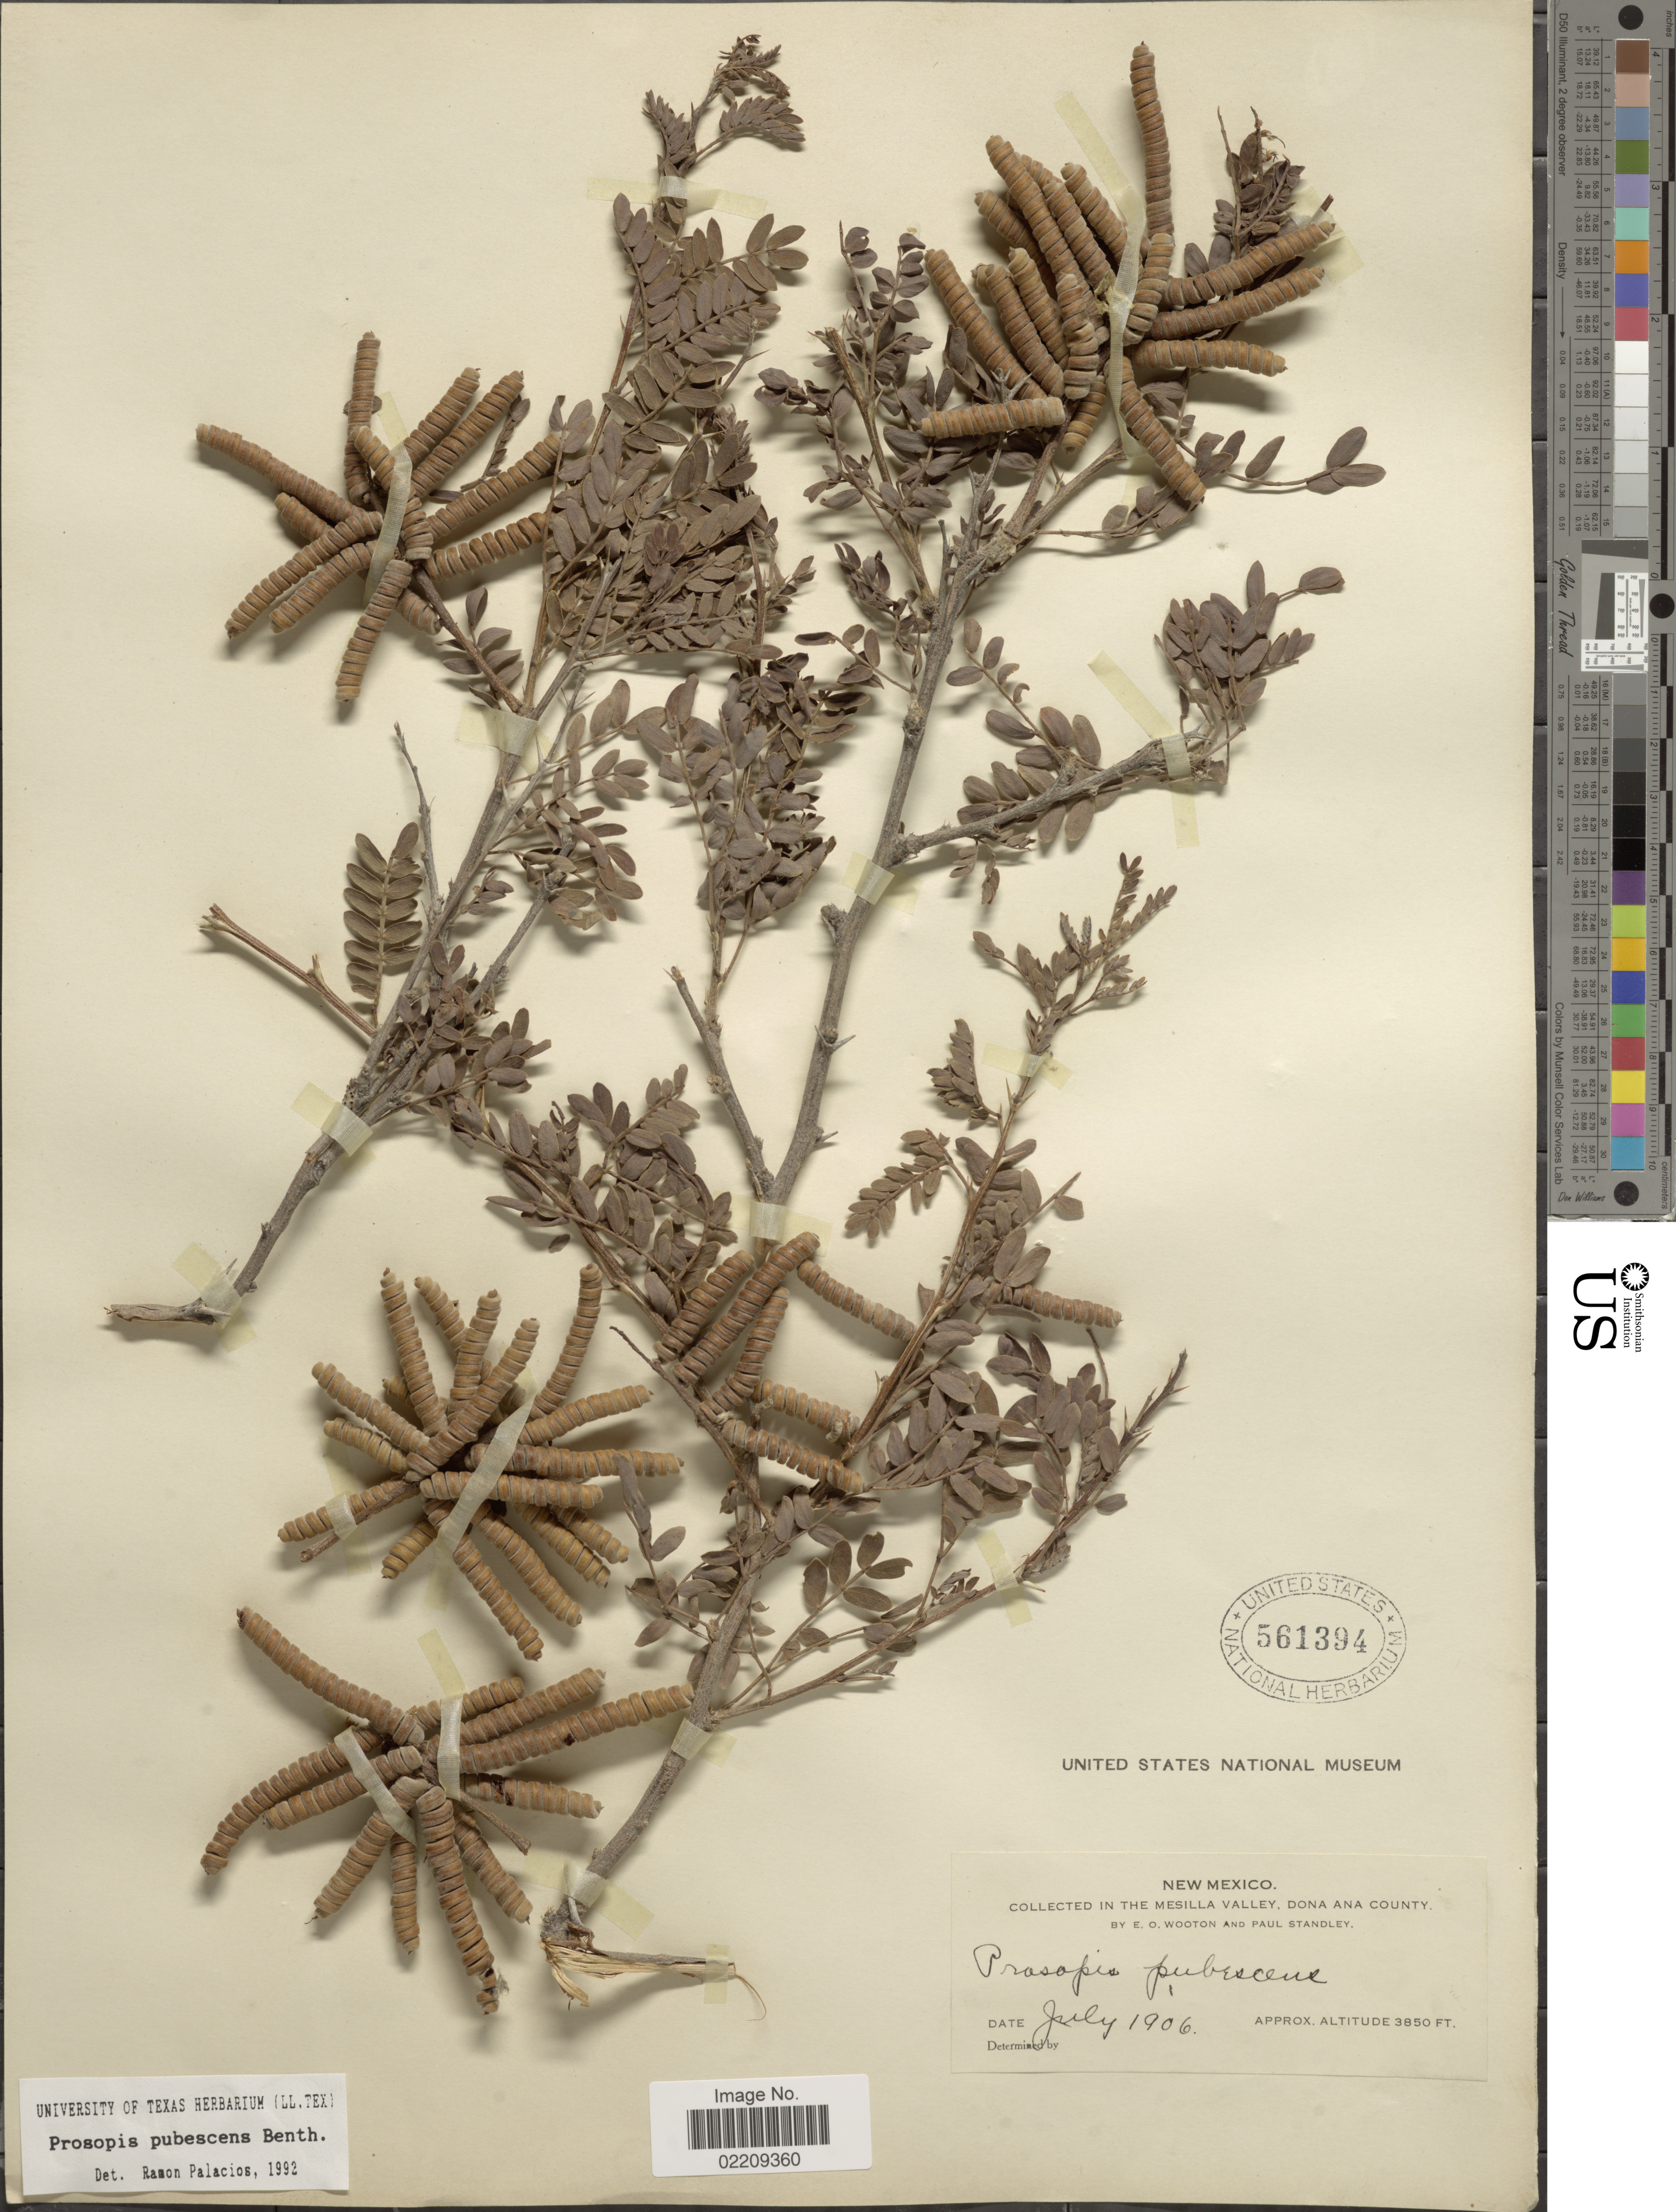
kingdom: Plantae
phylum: Tracheophyta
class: Magnoliopsida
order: Fabales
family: Fabaceae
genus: Strombocarpa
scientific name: Strombocarpa pubescens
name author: (Benth.) A. Gray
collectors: E. O. Wooton & P. C. Standley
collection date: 1906-07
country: United States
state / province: New Mexico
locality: In the Mesilla Valley, Dona Ana County.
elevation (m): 1173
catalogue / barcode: US 561394